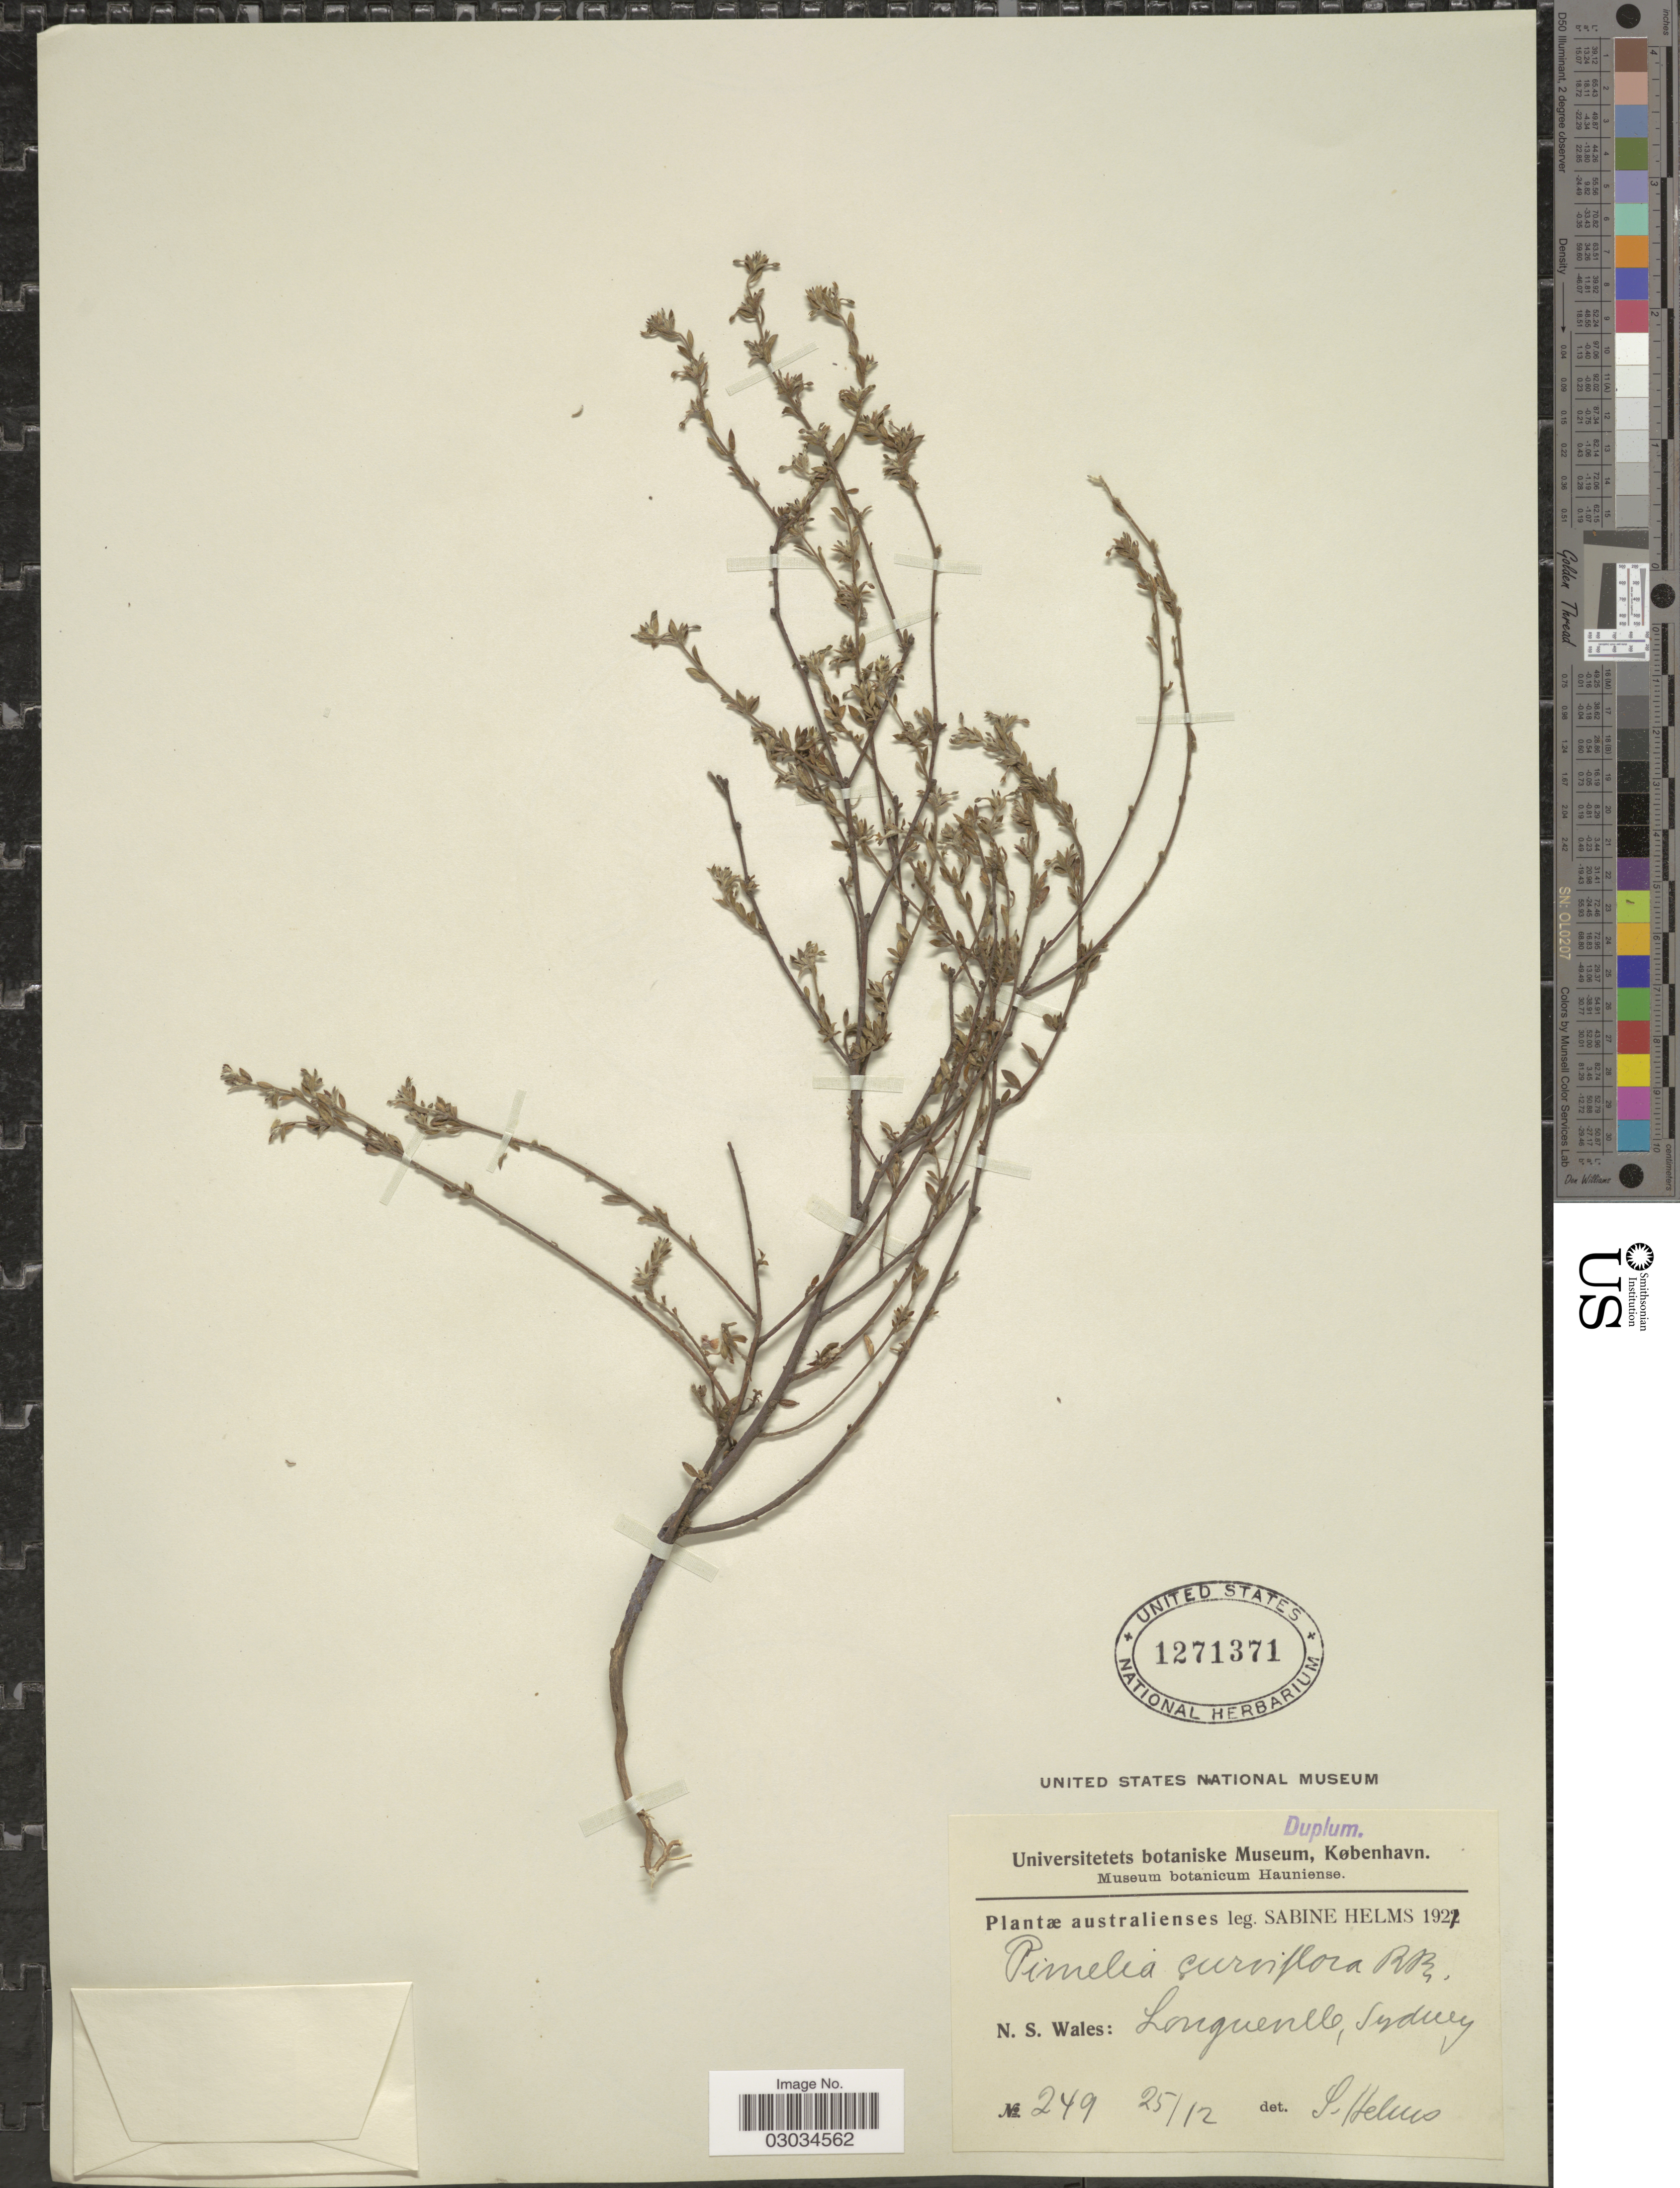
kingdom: Plantae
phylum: Tracheophyta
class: Magnoliopsida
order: Malvales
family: Thymelaeaceae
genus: Pimelea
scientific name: Pimelea curviflora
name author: R. Br.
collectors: S. Helms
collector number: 249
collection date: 1921-12-25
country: Australia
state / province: New South Wales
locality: N.S. Wales: Longueville, Sydney.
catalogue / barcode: US 1271371